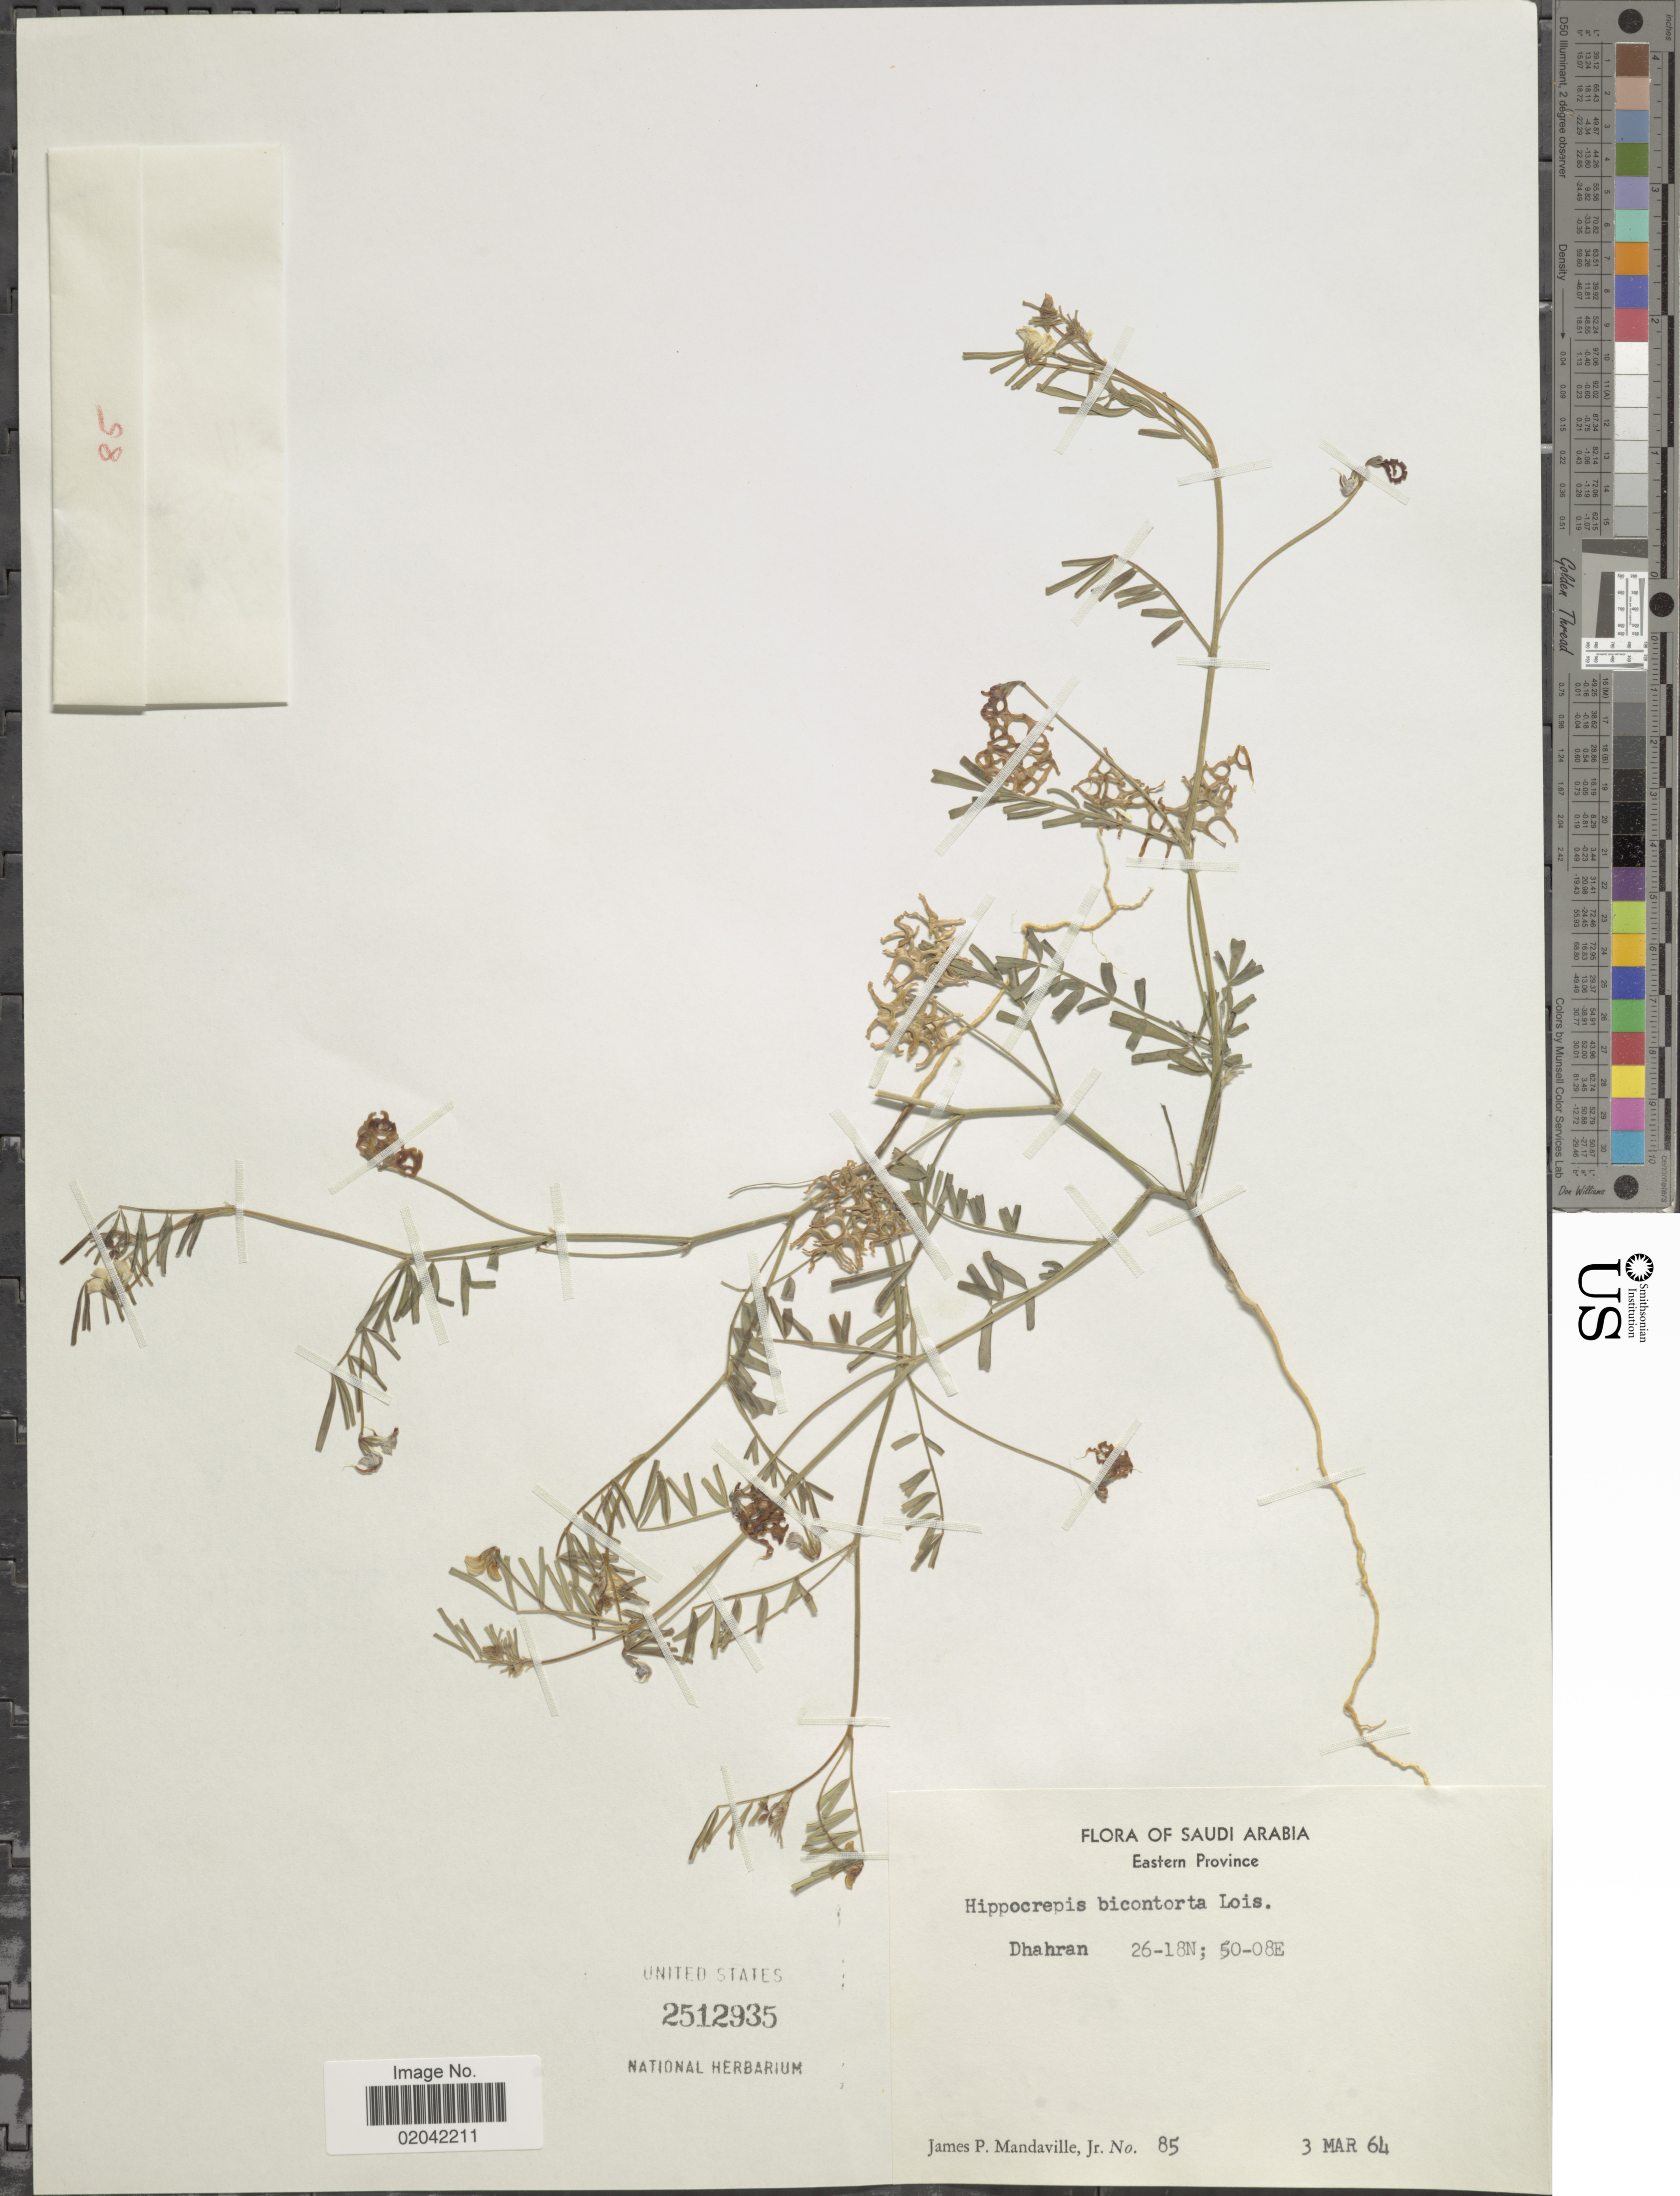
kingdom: Plantae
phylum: Tracheophyta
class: Magnoliopsida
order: Fabales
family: Fabaceae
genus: Hippocrepis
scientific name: Hippocrepis bicontorta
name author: Loisel.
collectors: J. Mandaville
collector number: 85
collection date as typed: Transcribed d/m/y: 3/3/64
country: Saudi Arabia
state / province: Ash Sharqiyah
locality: Eastern Province. Dhahran 26-18N; 50-08E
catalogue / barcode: US 2512935